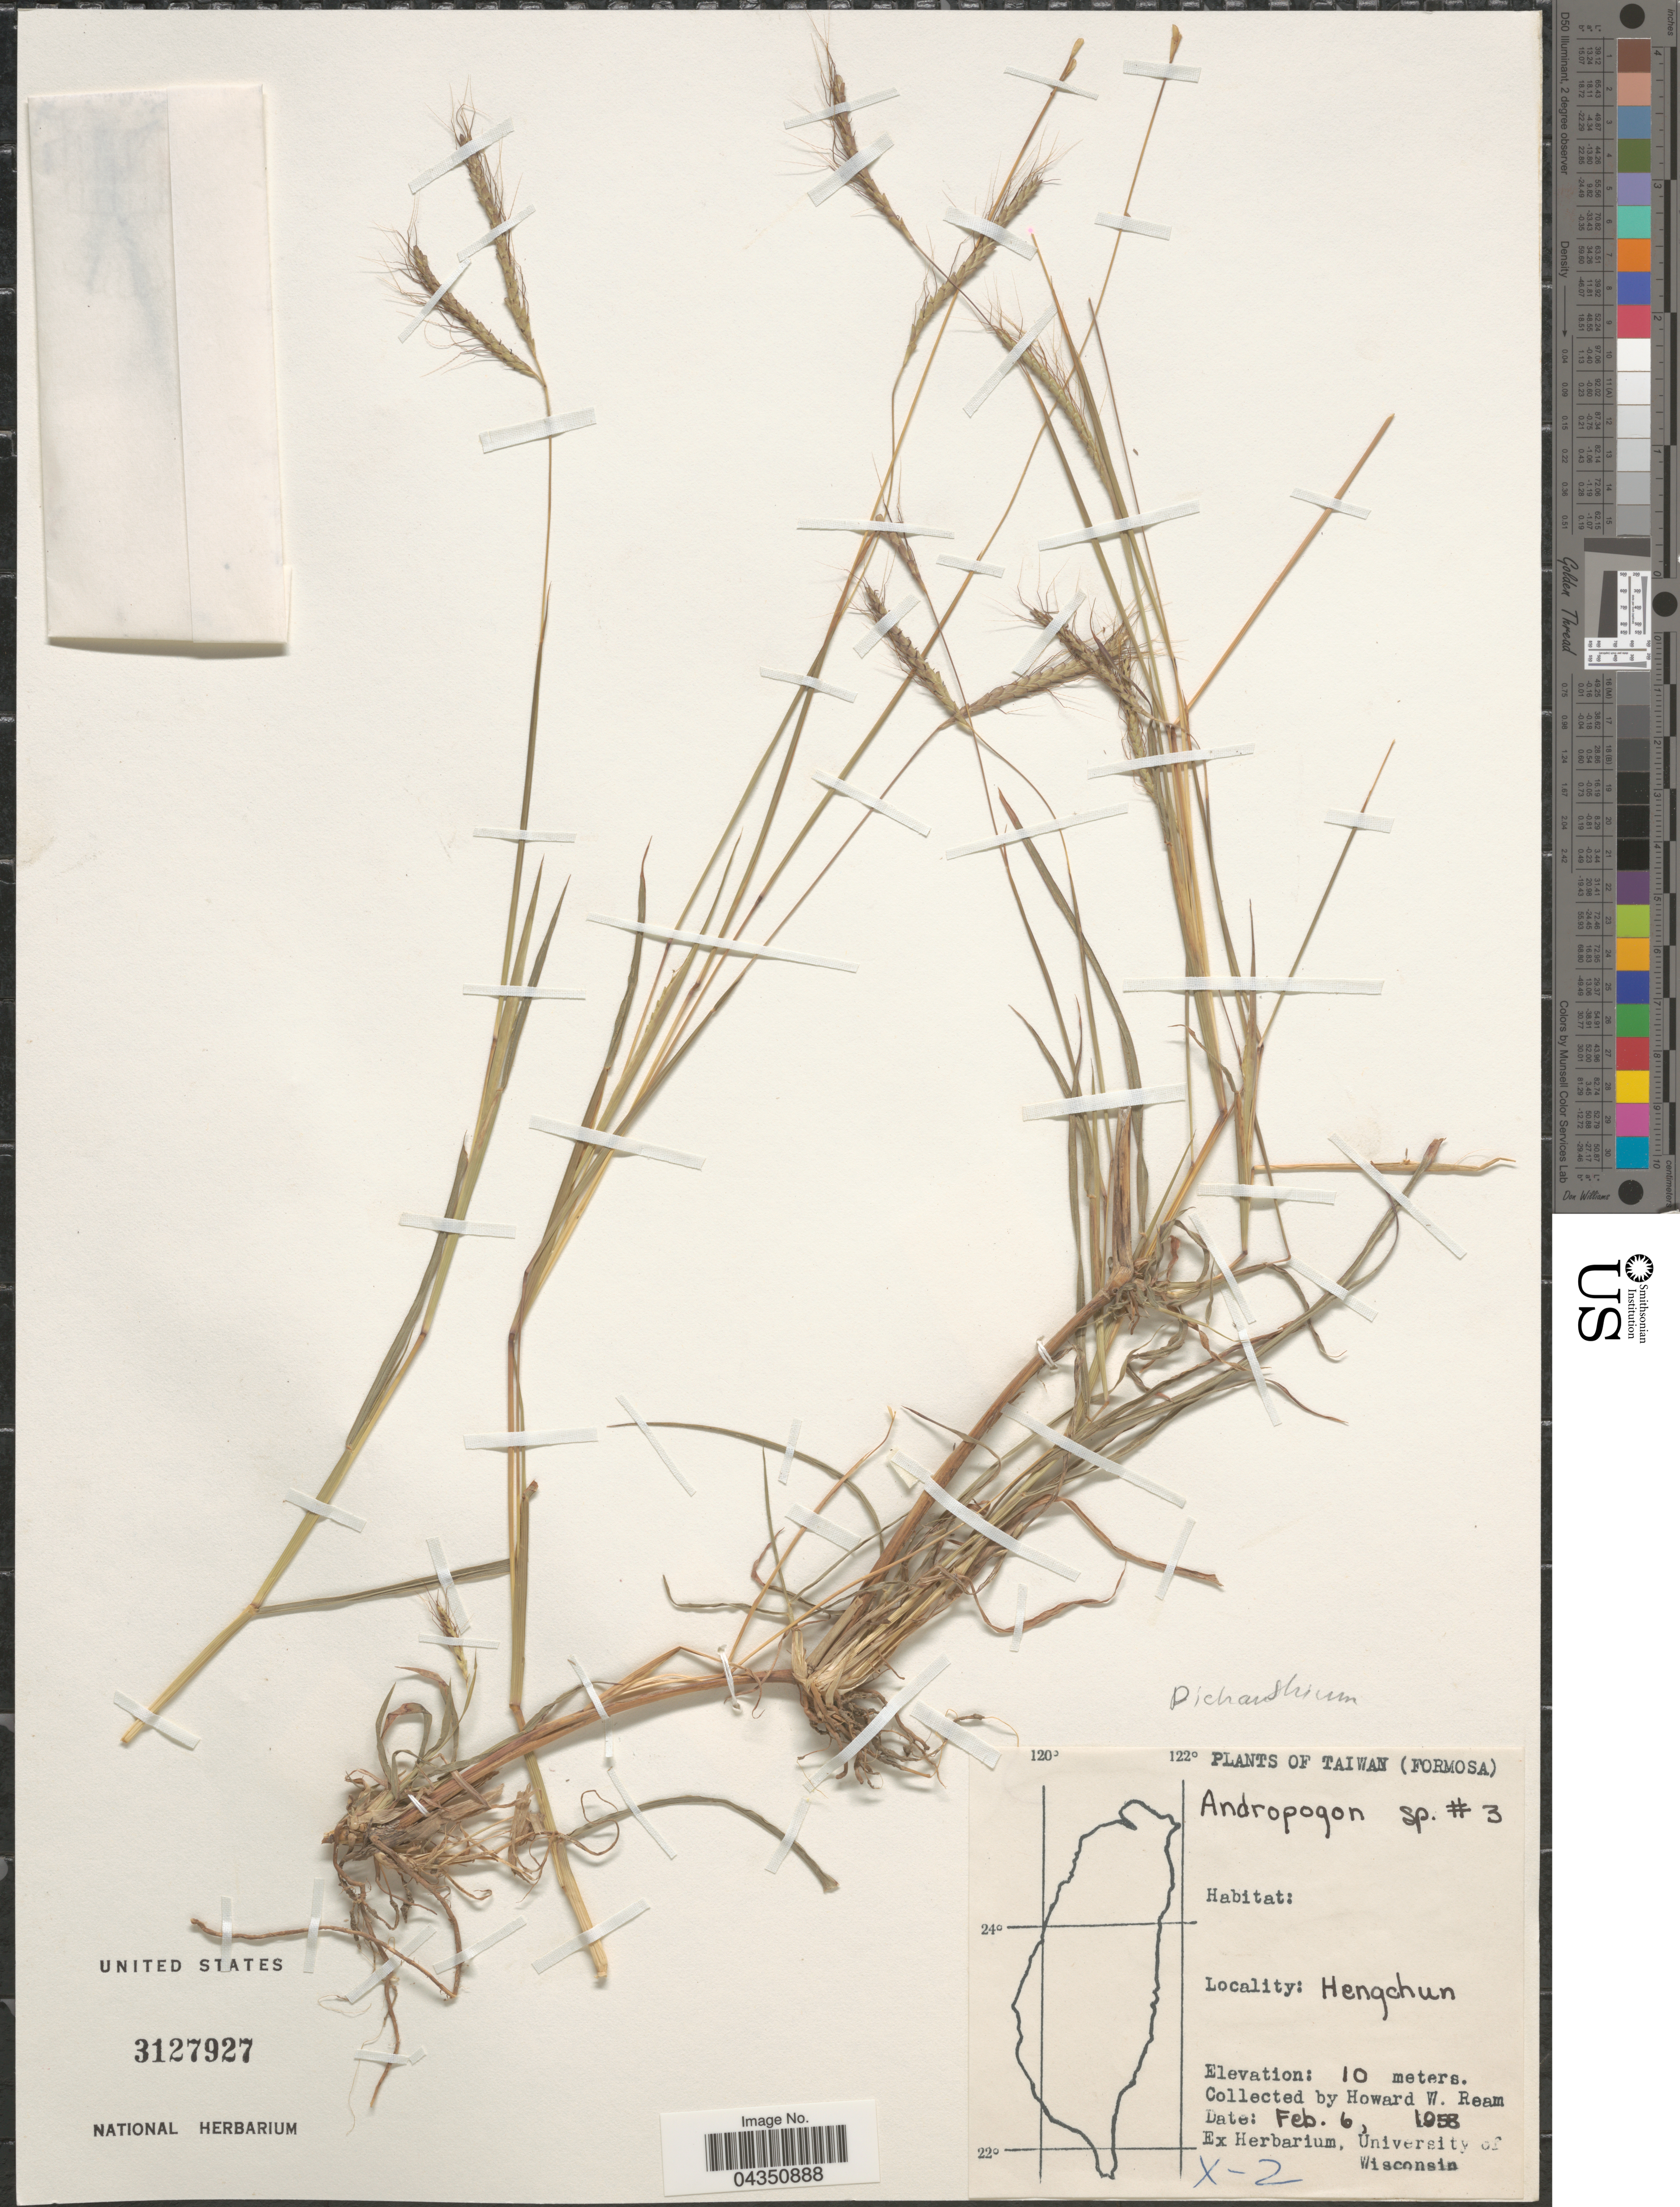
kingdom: Plantae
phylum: Tracheophyta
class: Liliopsida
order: Poales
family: Poaceae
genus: Dichanthium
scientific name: Dichanthium sp.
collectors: H. Ream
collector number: X-2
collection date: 1958-02-06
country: Taiwan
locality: (Formosa). Hengchun.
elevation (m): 10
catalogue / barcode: US 3127927